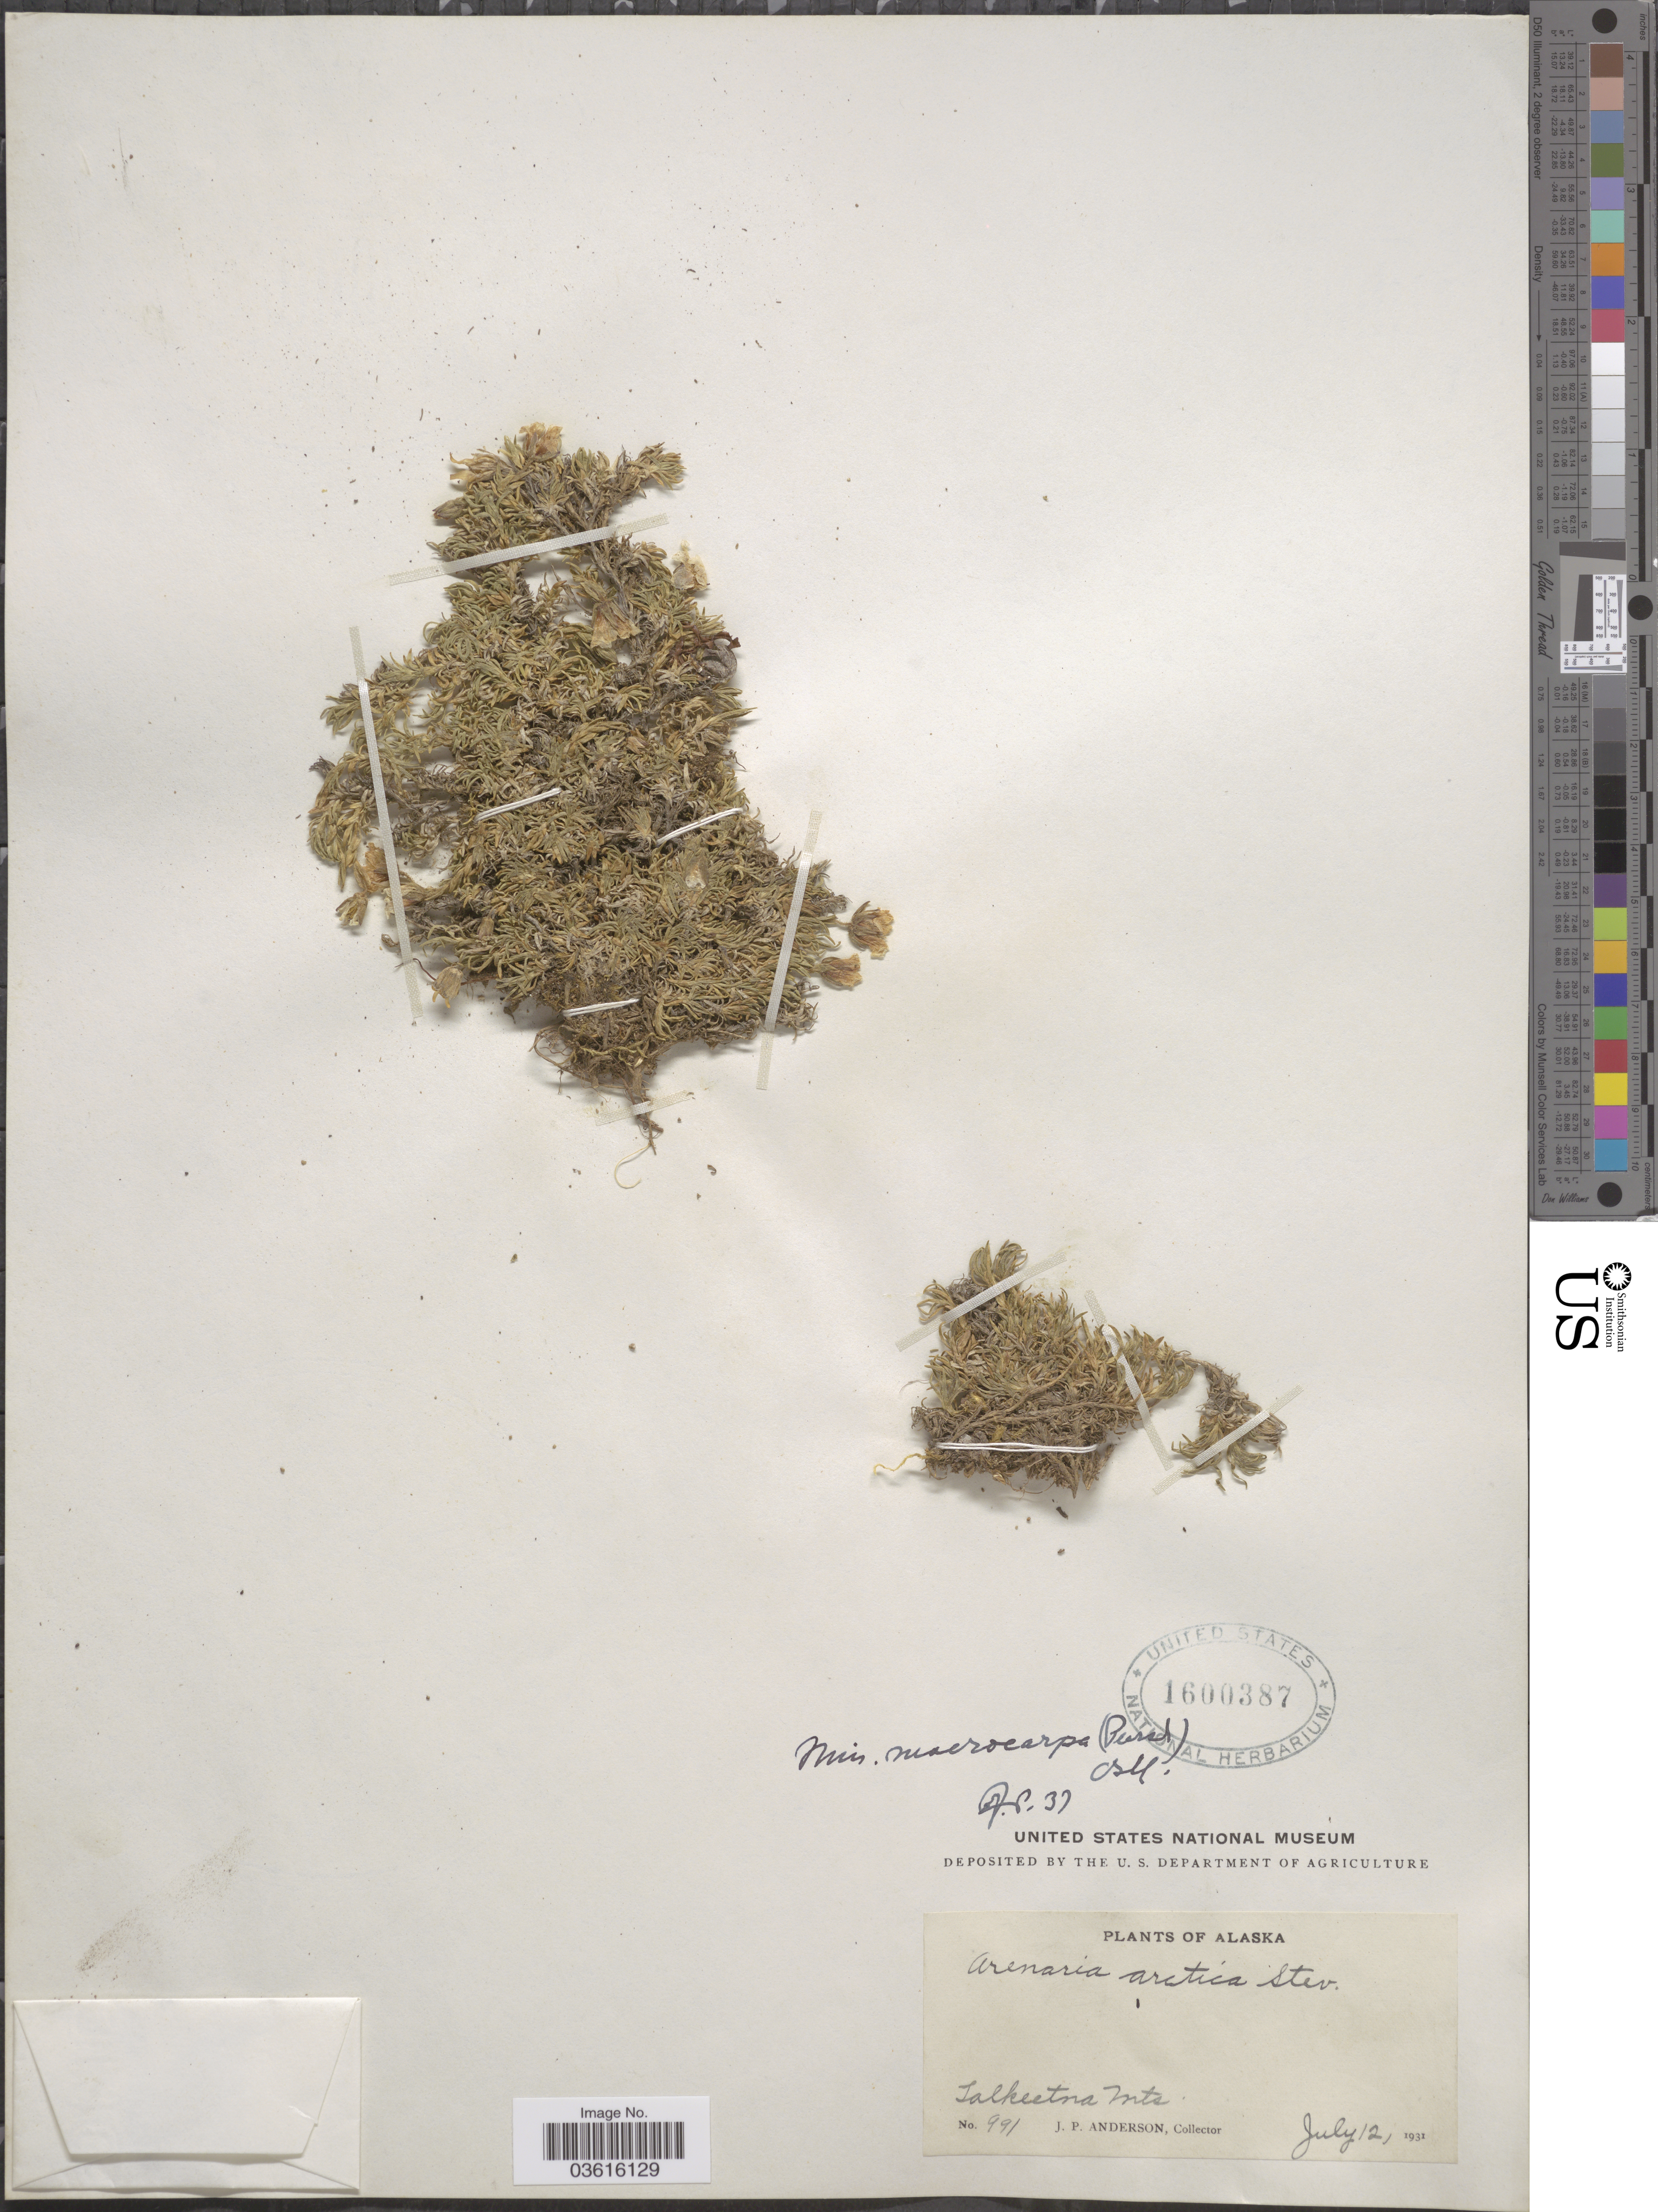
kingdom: Plantae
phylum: Tracheophyta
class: Magnoliopsida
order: Caryophyllales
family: Caryophyllaceae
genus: Pseudocherleria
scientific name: Pseudocherleria macrocarpa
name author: (Pursh) Dillenb. & Kadereit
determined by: U.S. National Herbarium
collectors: J. P. Anderson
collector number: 991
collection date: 1931-07-12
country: United States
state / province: Alaska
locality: Salkeetna Mts.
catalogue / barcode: US 1600387